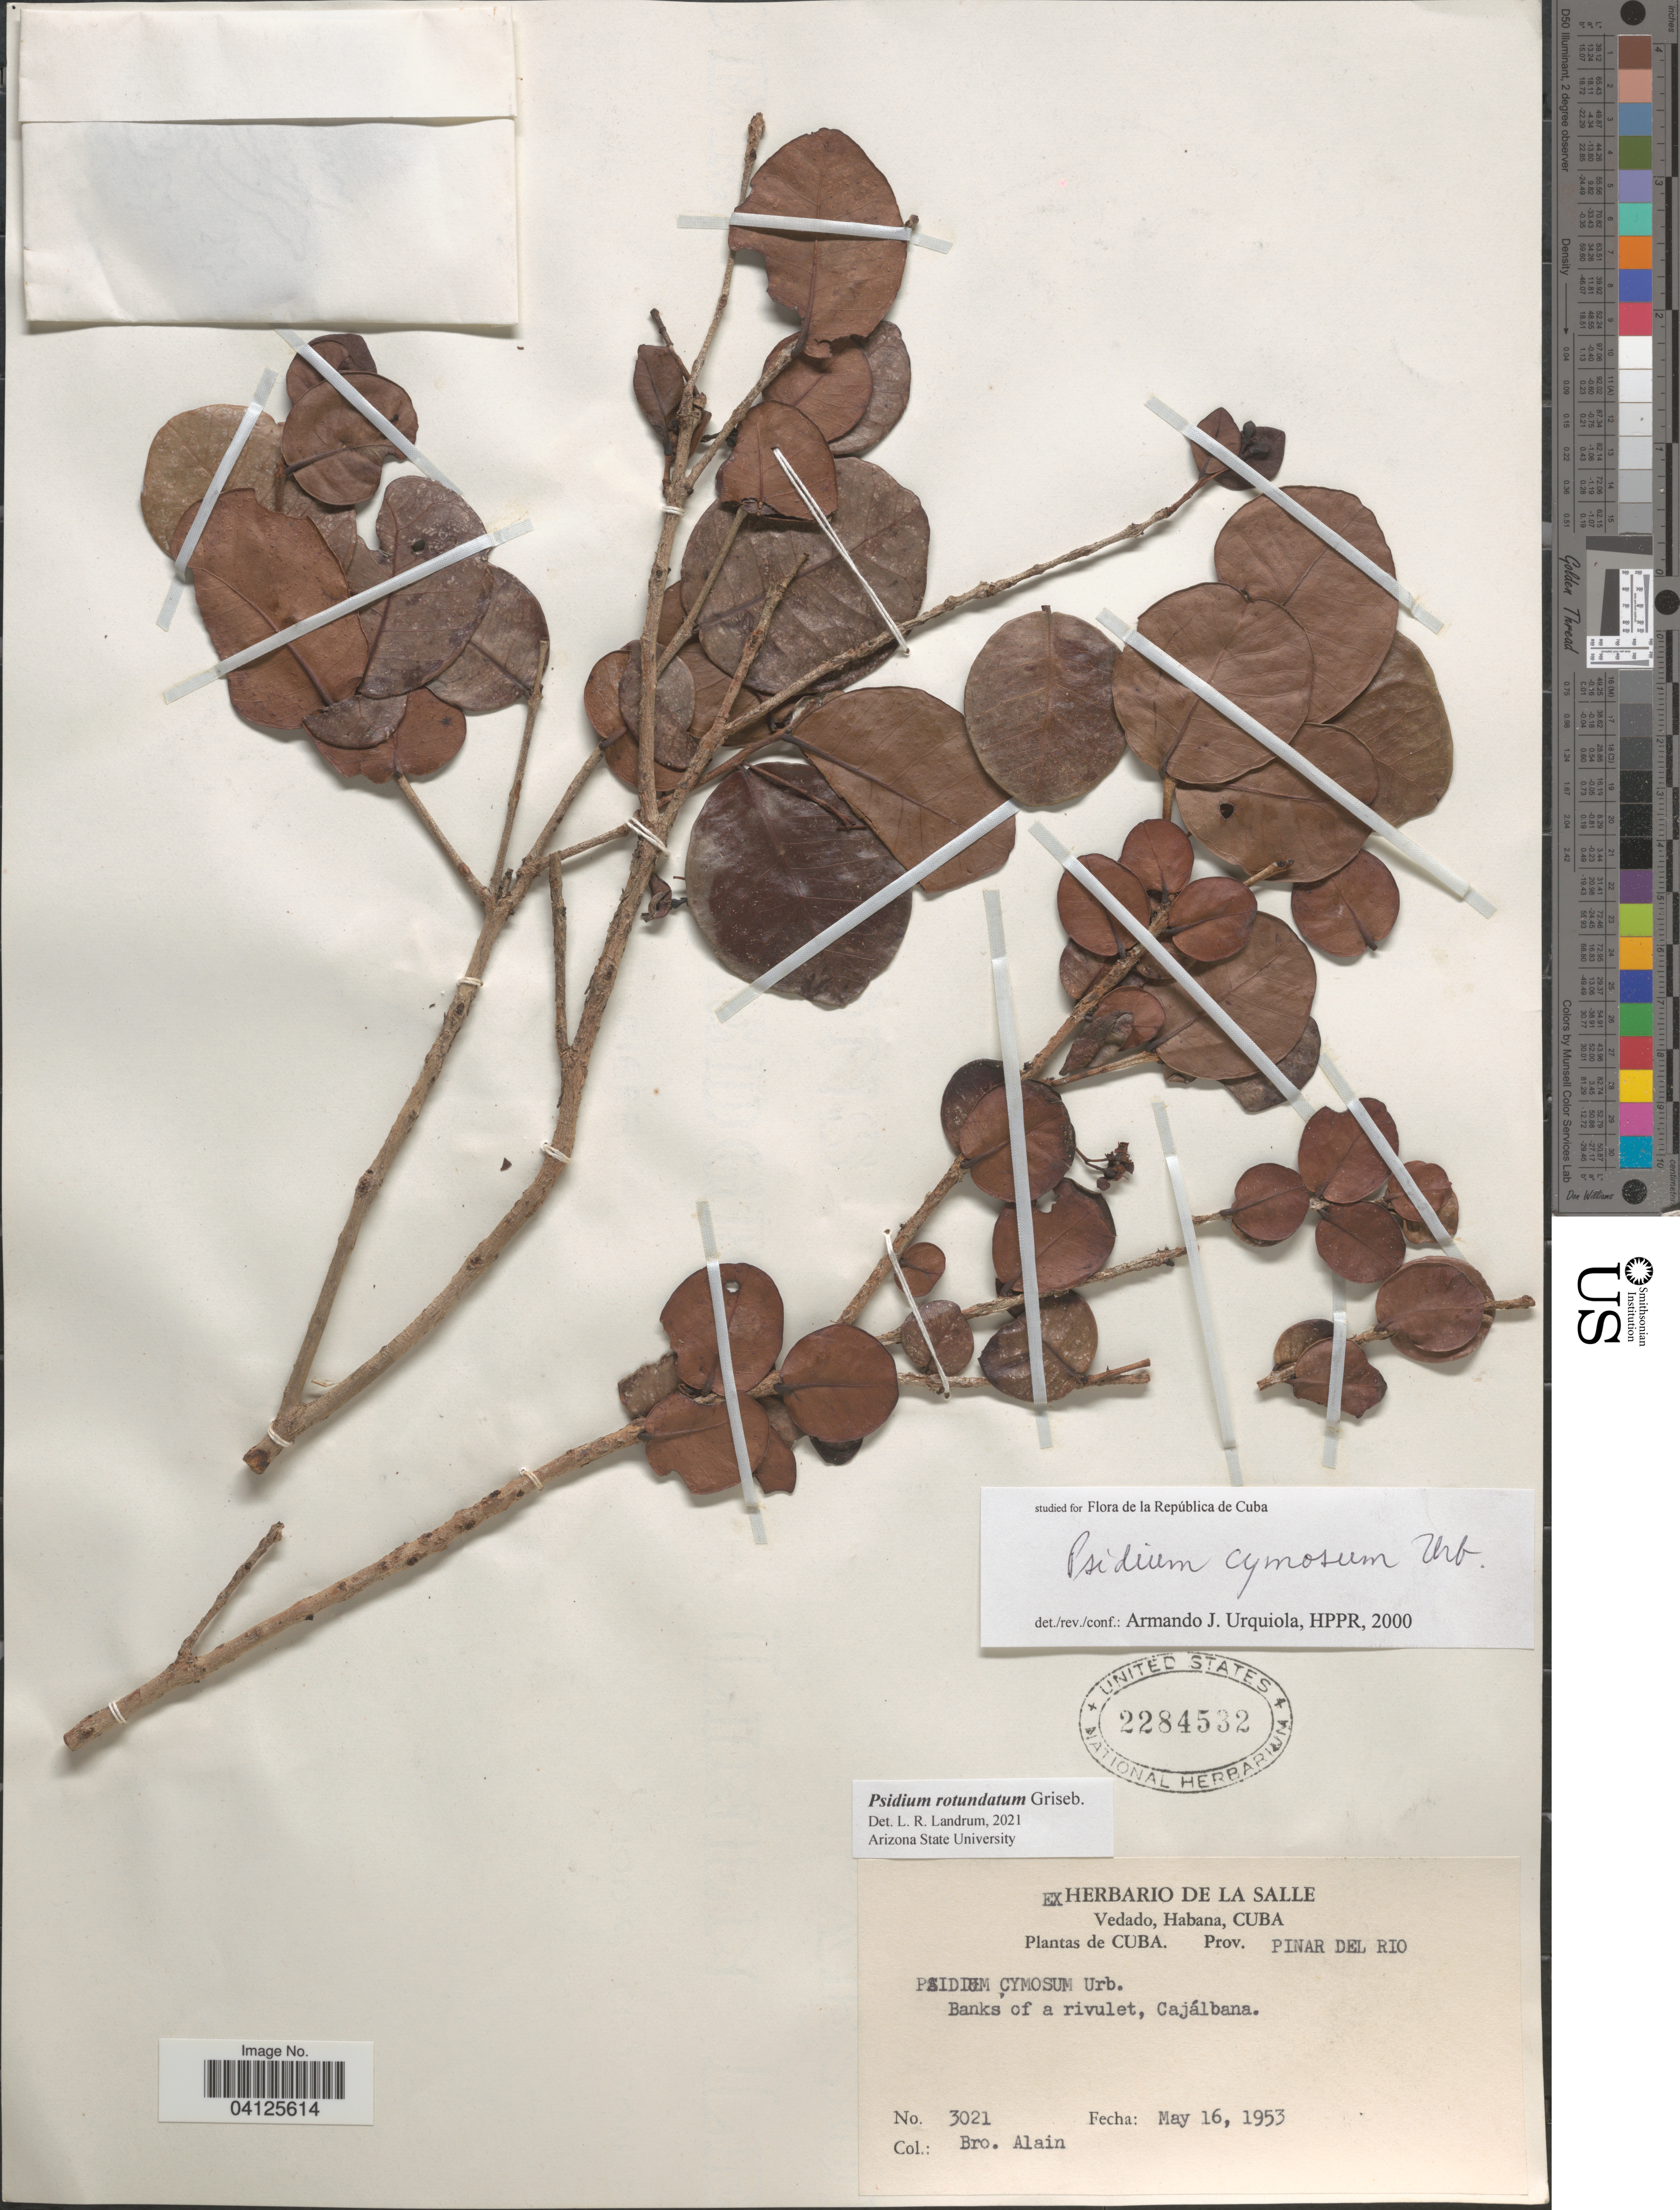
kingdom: Plantae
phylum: Tracheophyta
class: Magnoliopsida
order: Myrtales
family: Myrtaceae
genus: Psidium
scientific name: Psidium rotundatum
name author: Griseb.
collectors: A. H. Liogier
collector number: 3021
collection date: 1953-05-16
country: Cuba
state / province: Pinar del Río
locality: Banks of a rivulet, Cajálbana.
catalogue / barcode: US 2284532